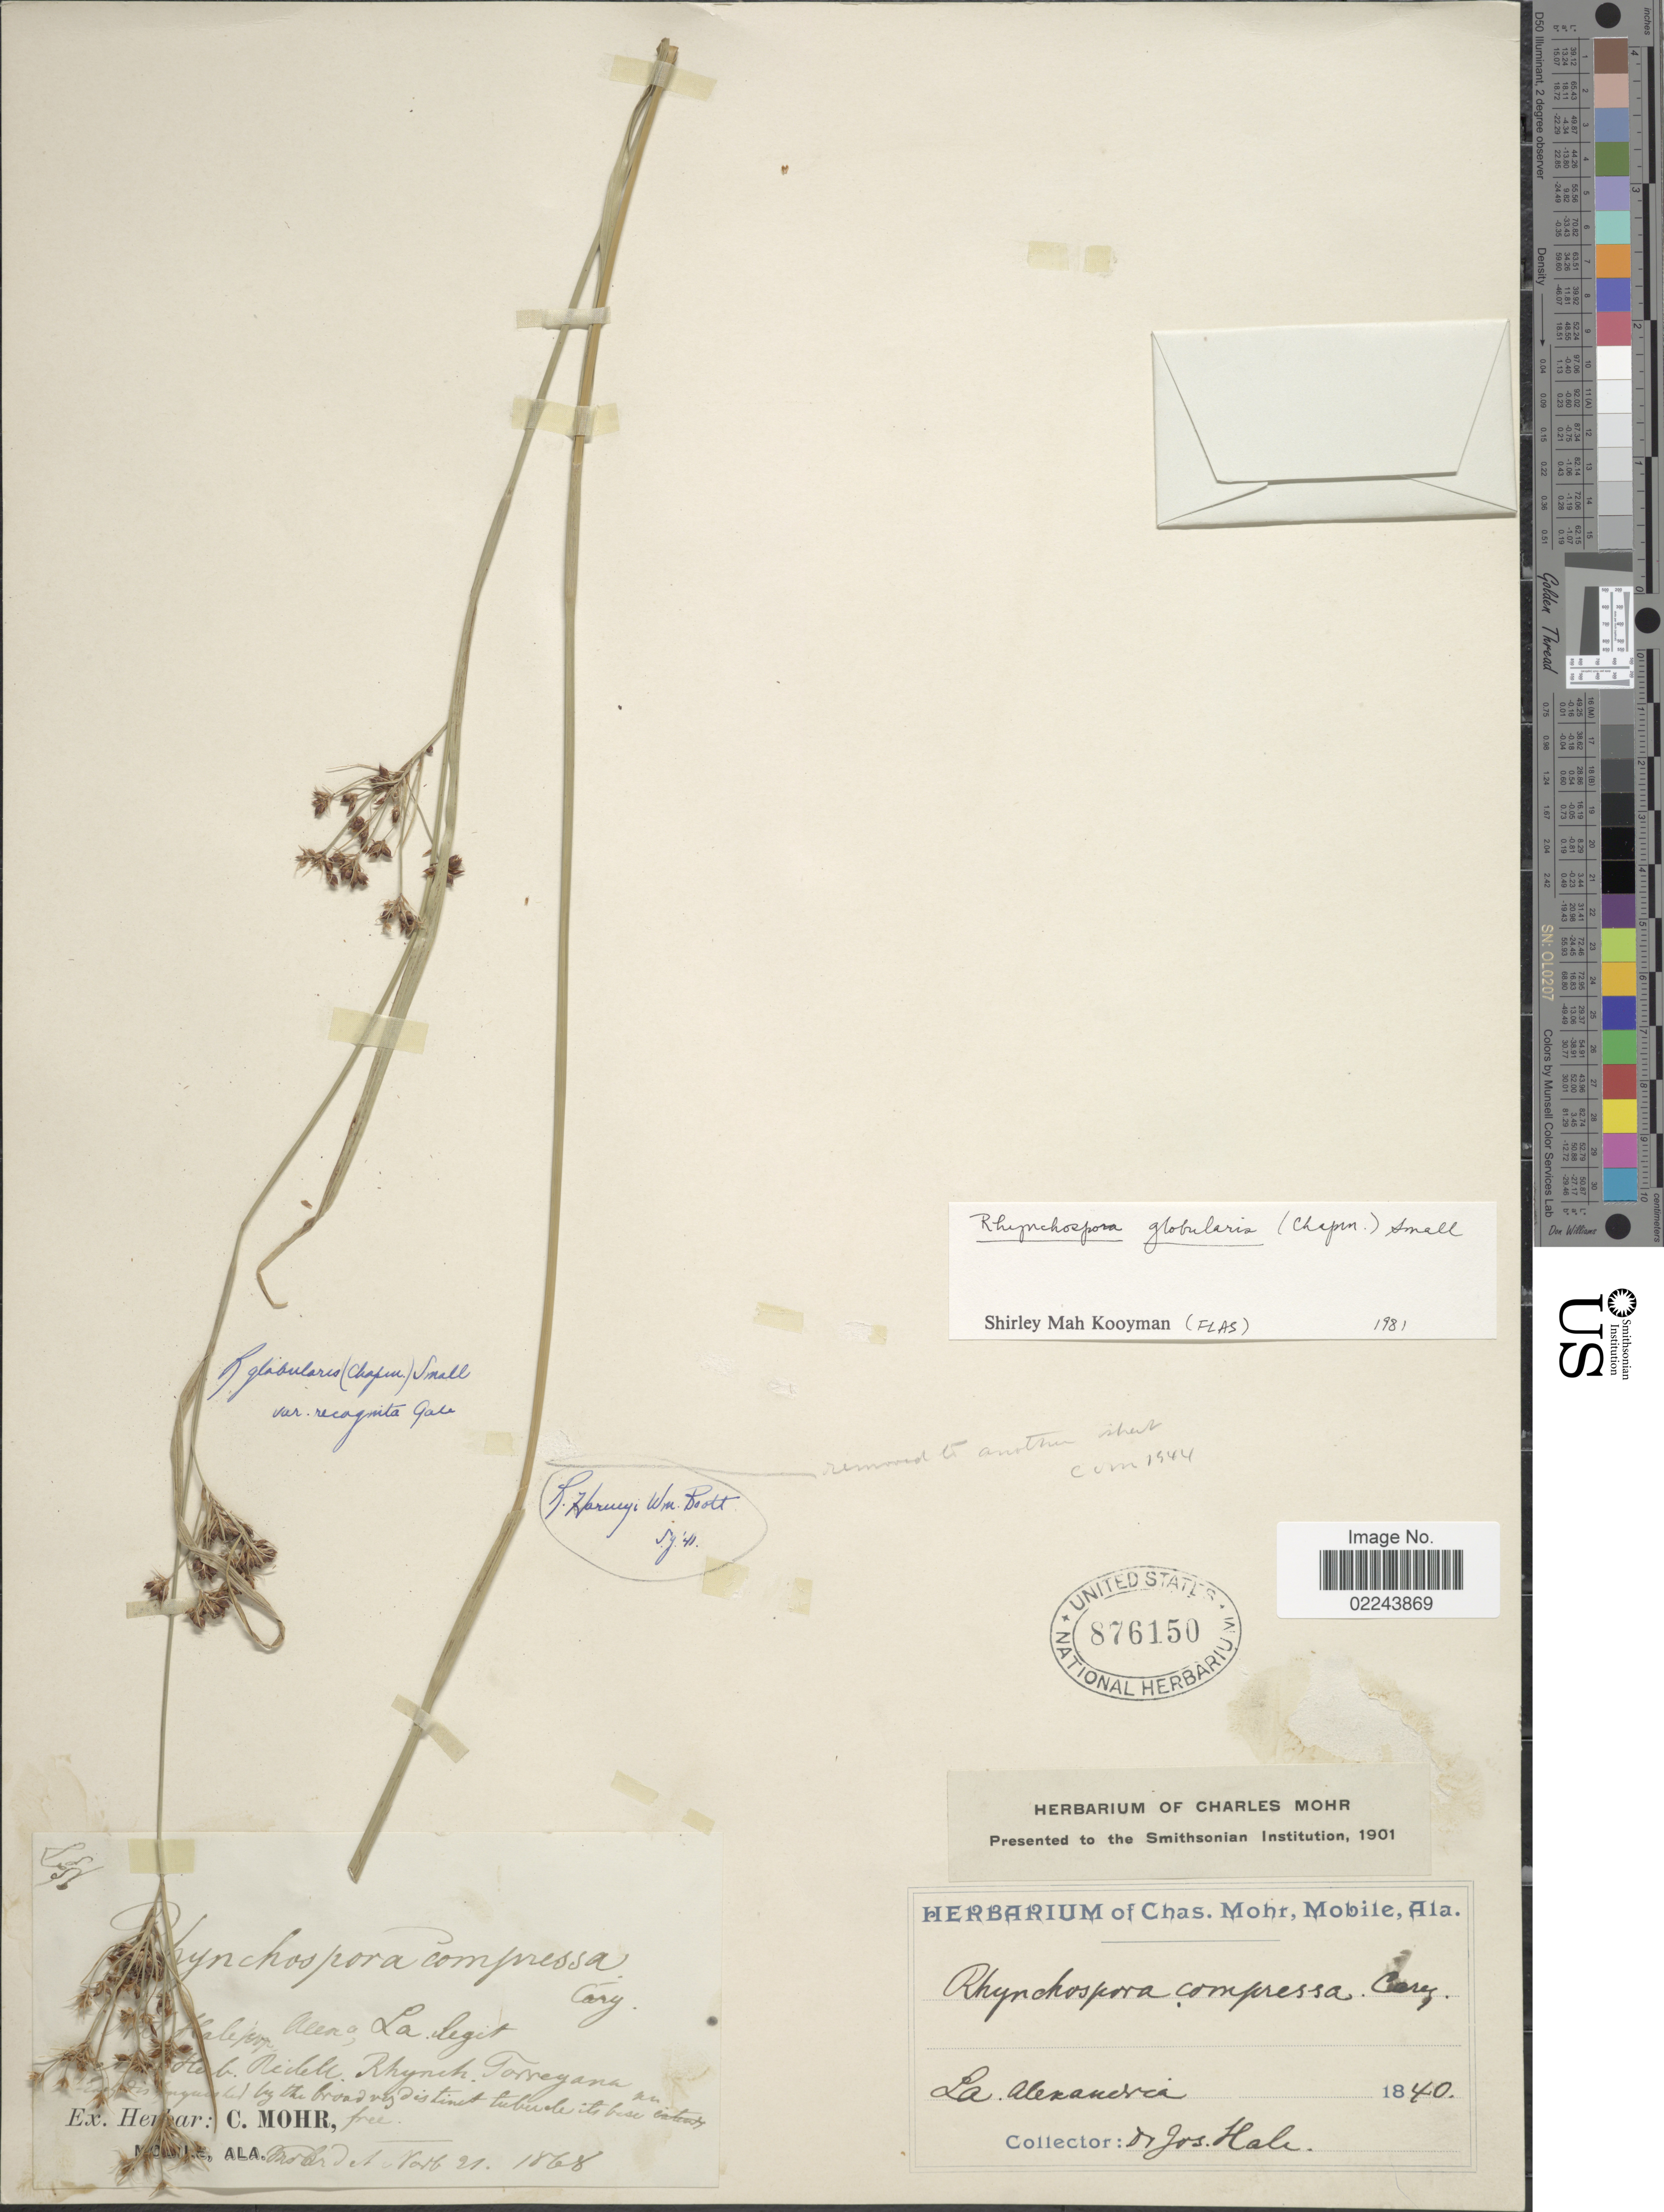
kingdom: Plantae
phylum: Tracheophyta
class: Liliopsida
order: Poales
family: Cyperaceae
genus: Rhynchospora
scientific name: Rhynchospora globularis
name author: (Chapm.) Small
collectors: J. Hale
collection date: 1840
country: United States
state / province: Louisiana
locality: La., Alexandria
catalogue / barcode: US 876150